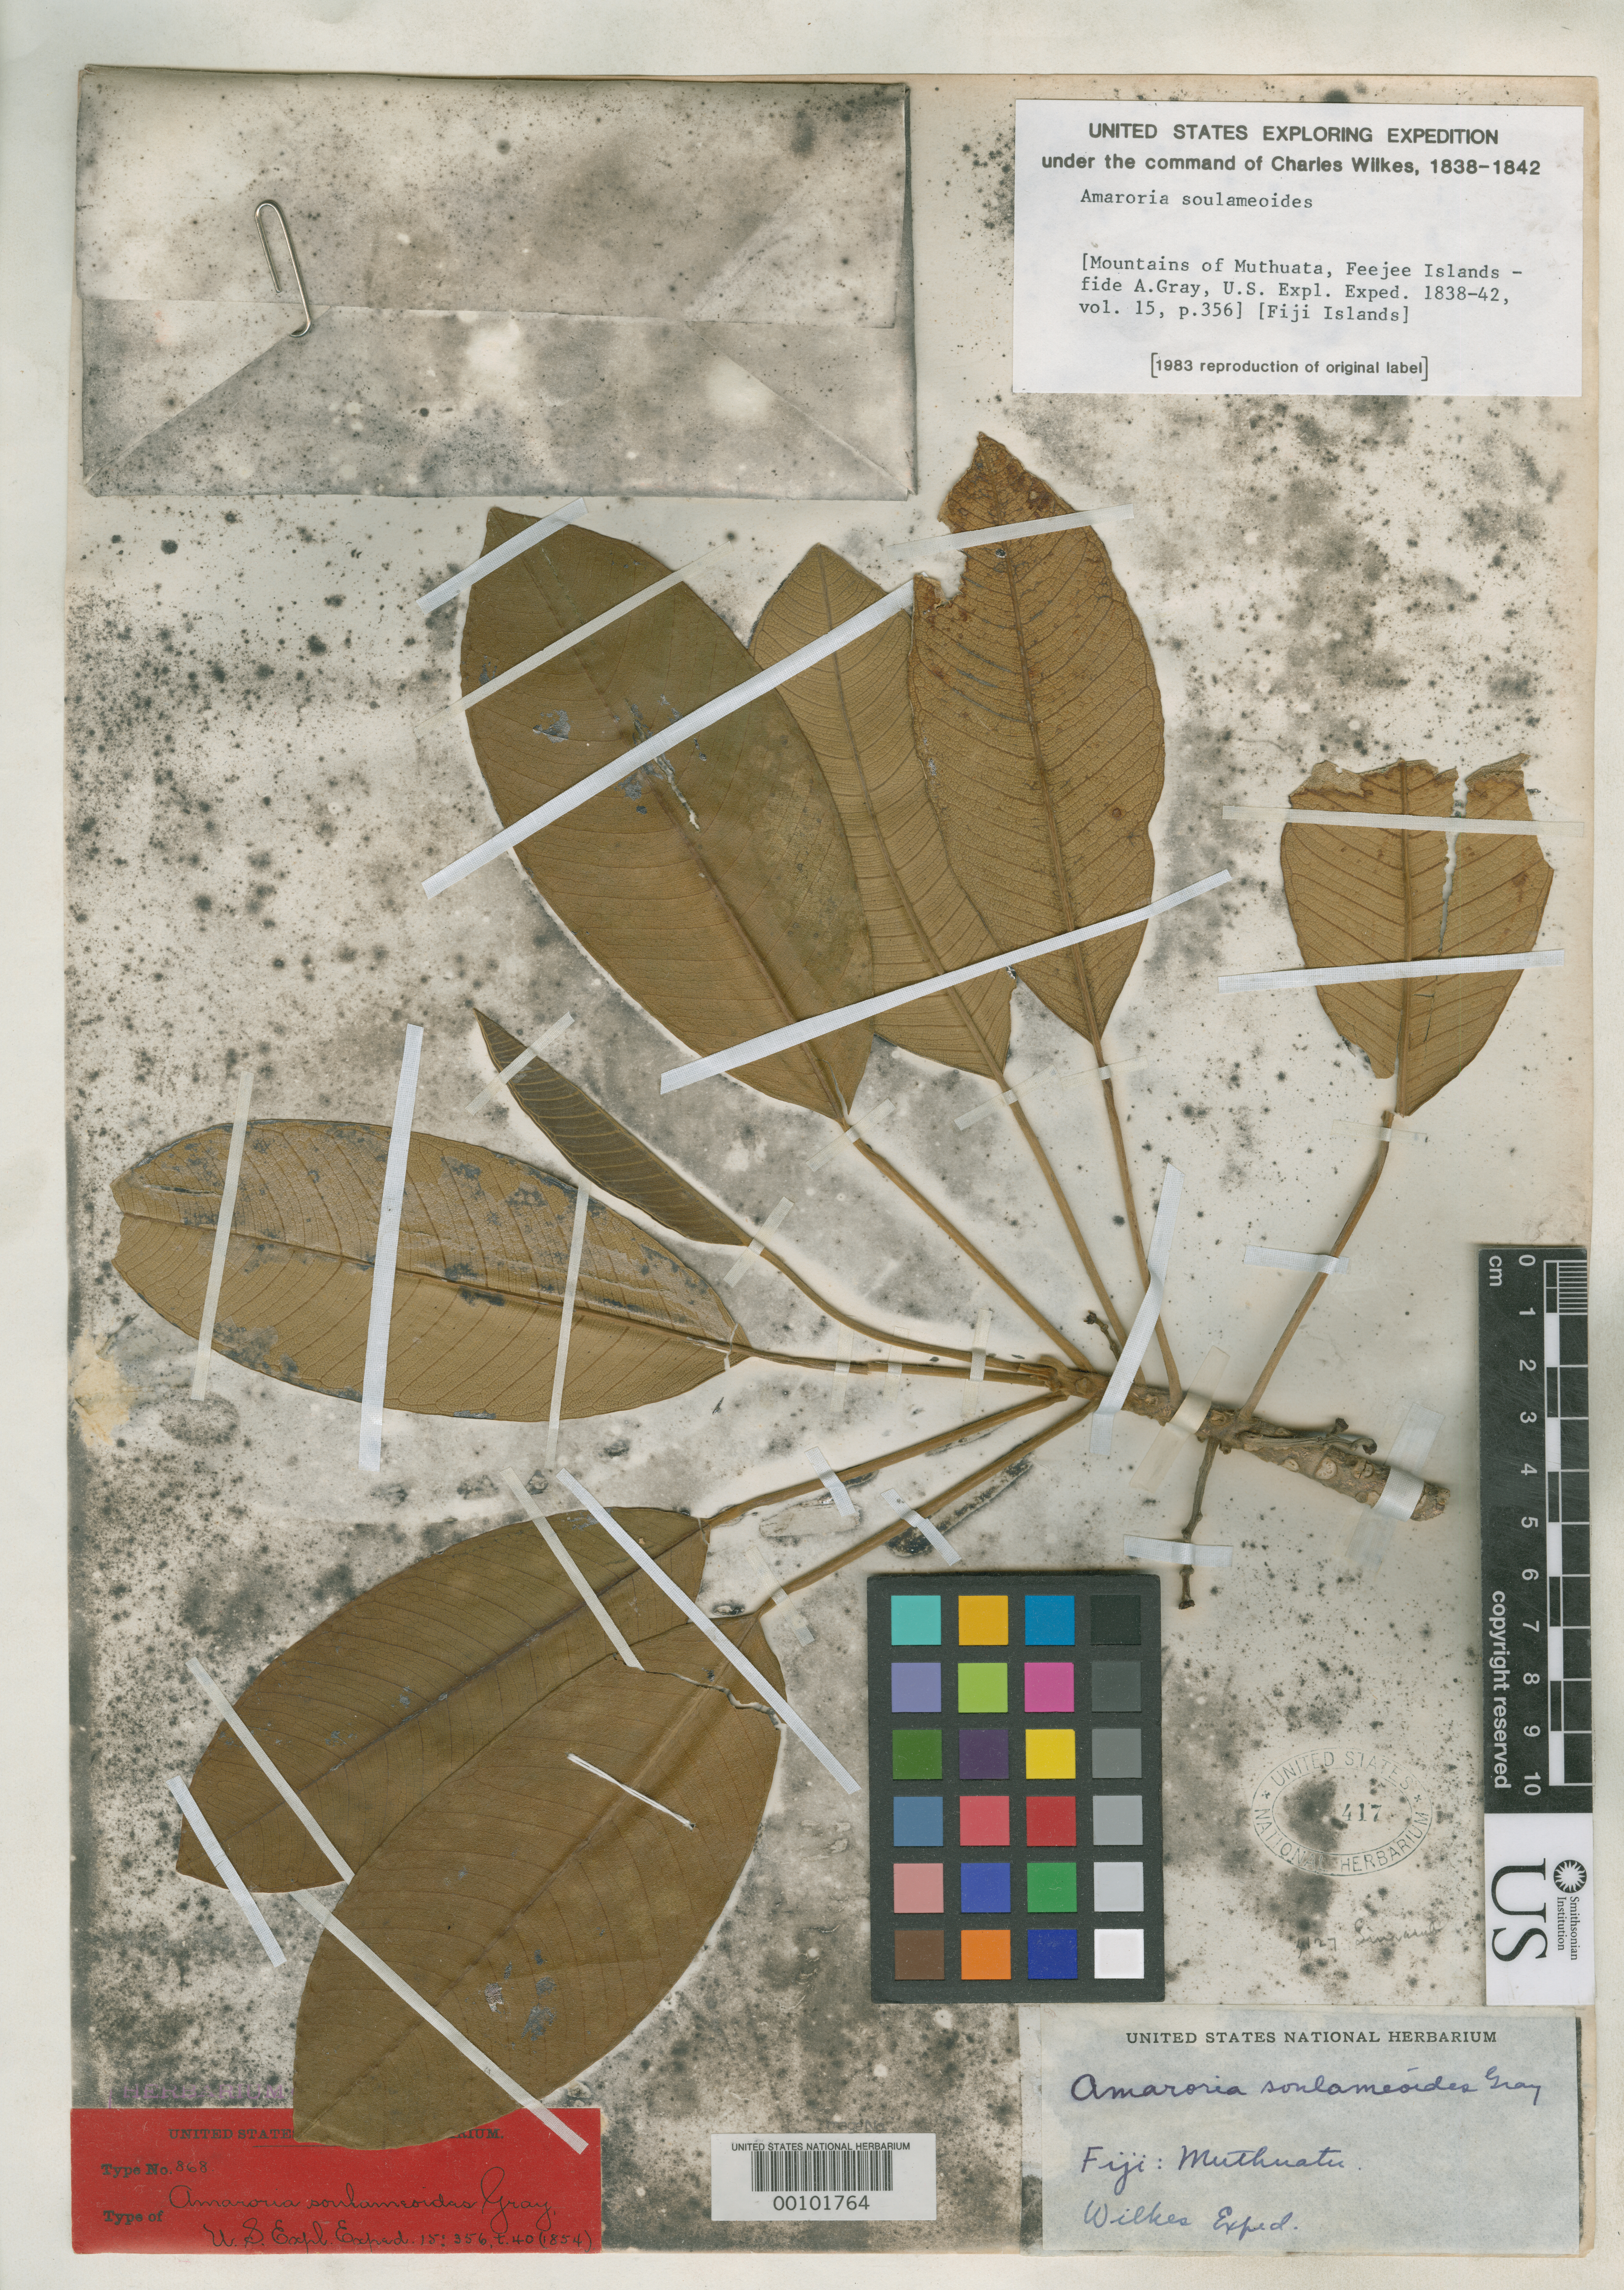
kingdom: Plantae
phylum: Tracheophyta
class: Magnoliopsida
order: Sapindales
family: Simaroubaceae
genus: Amaroria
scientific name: Amaroria soulameoides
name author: A. Gray in Wilkes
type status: Holotype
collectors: Wilkes Explor. Exped.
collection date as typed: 1840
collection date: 1840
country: Fiji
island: Vanua Levu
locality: Mountains of Muthuata. [Vanua Levu Group]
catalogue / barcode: US 417